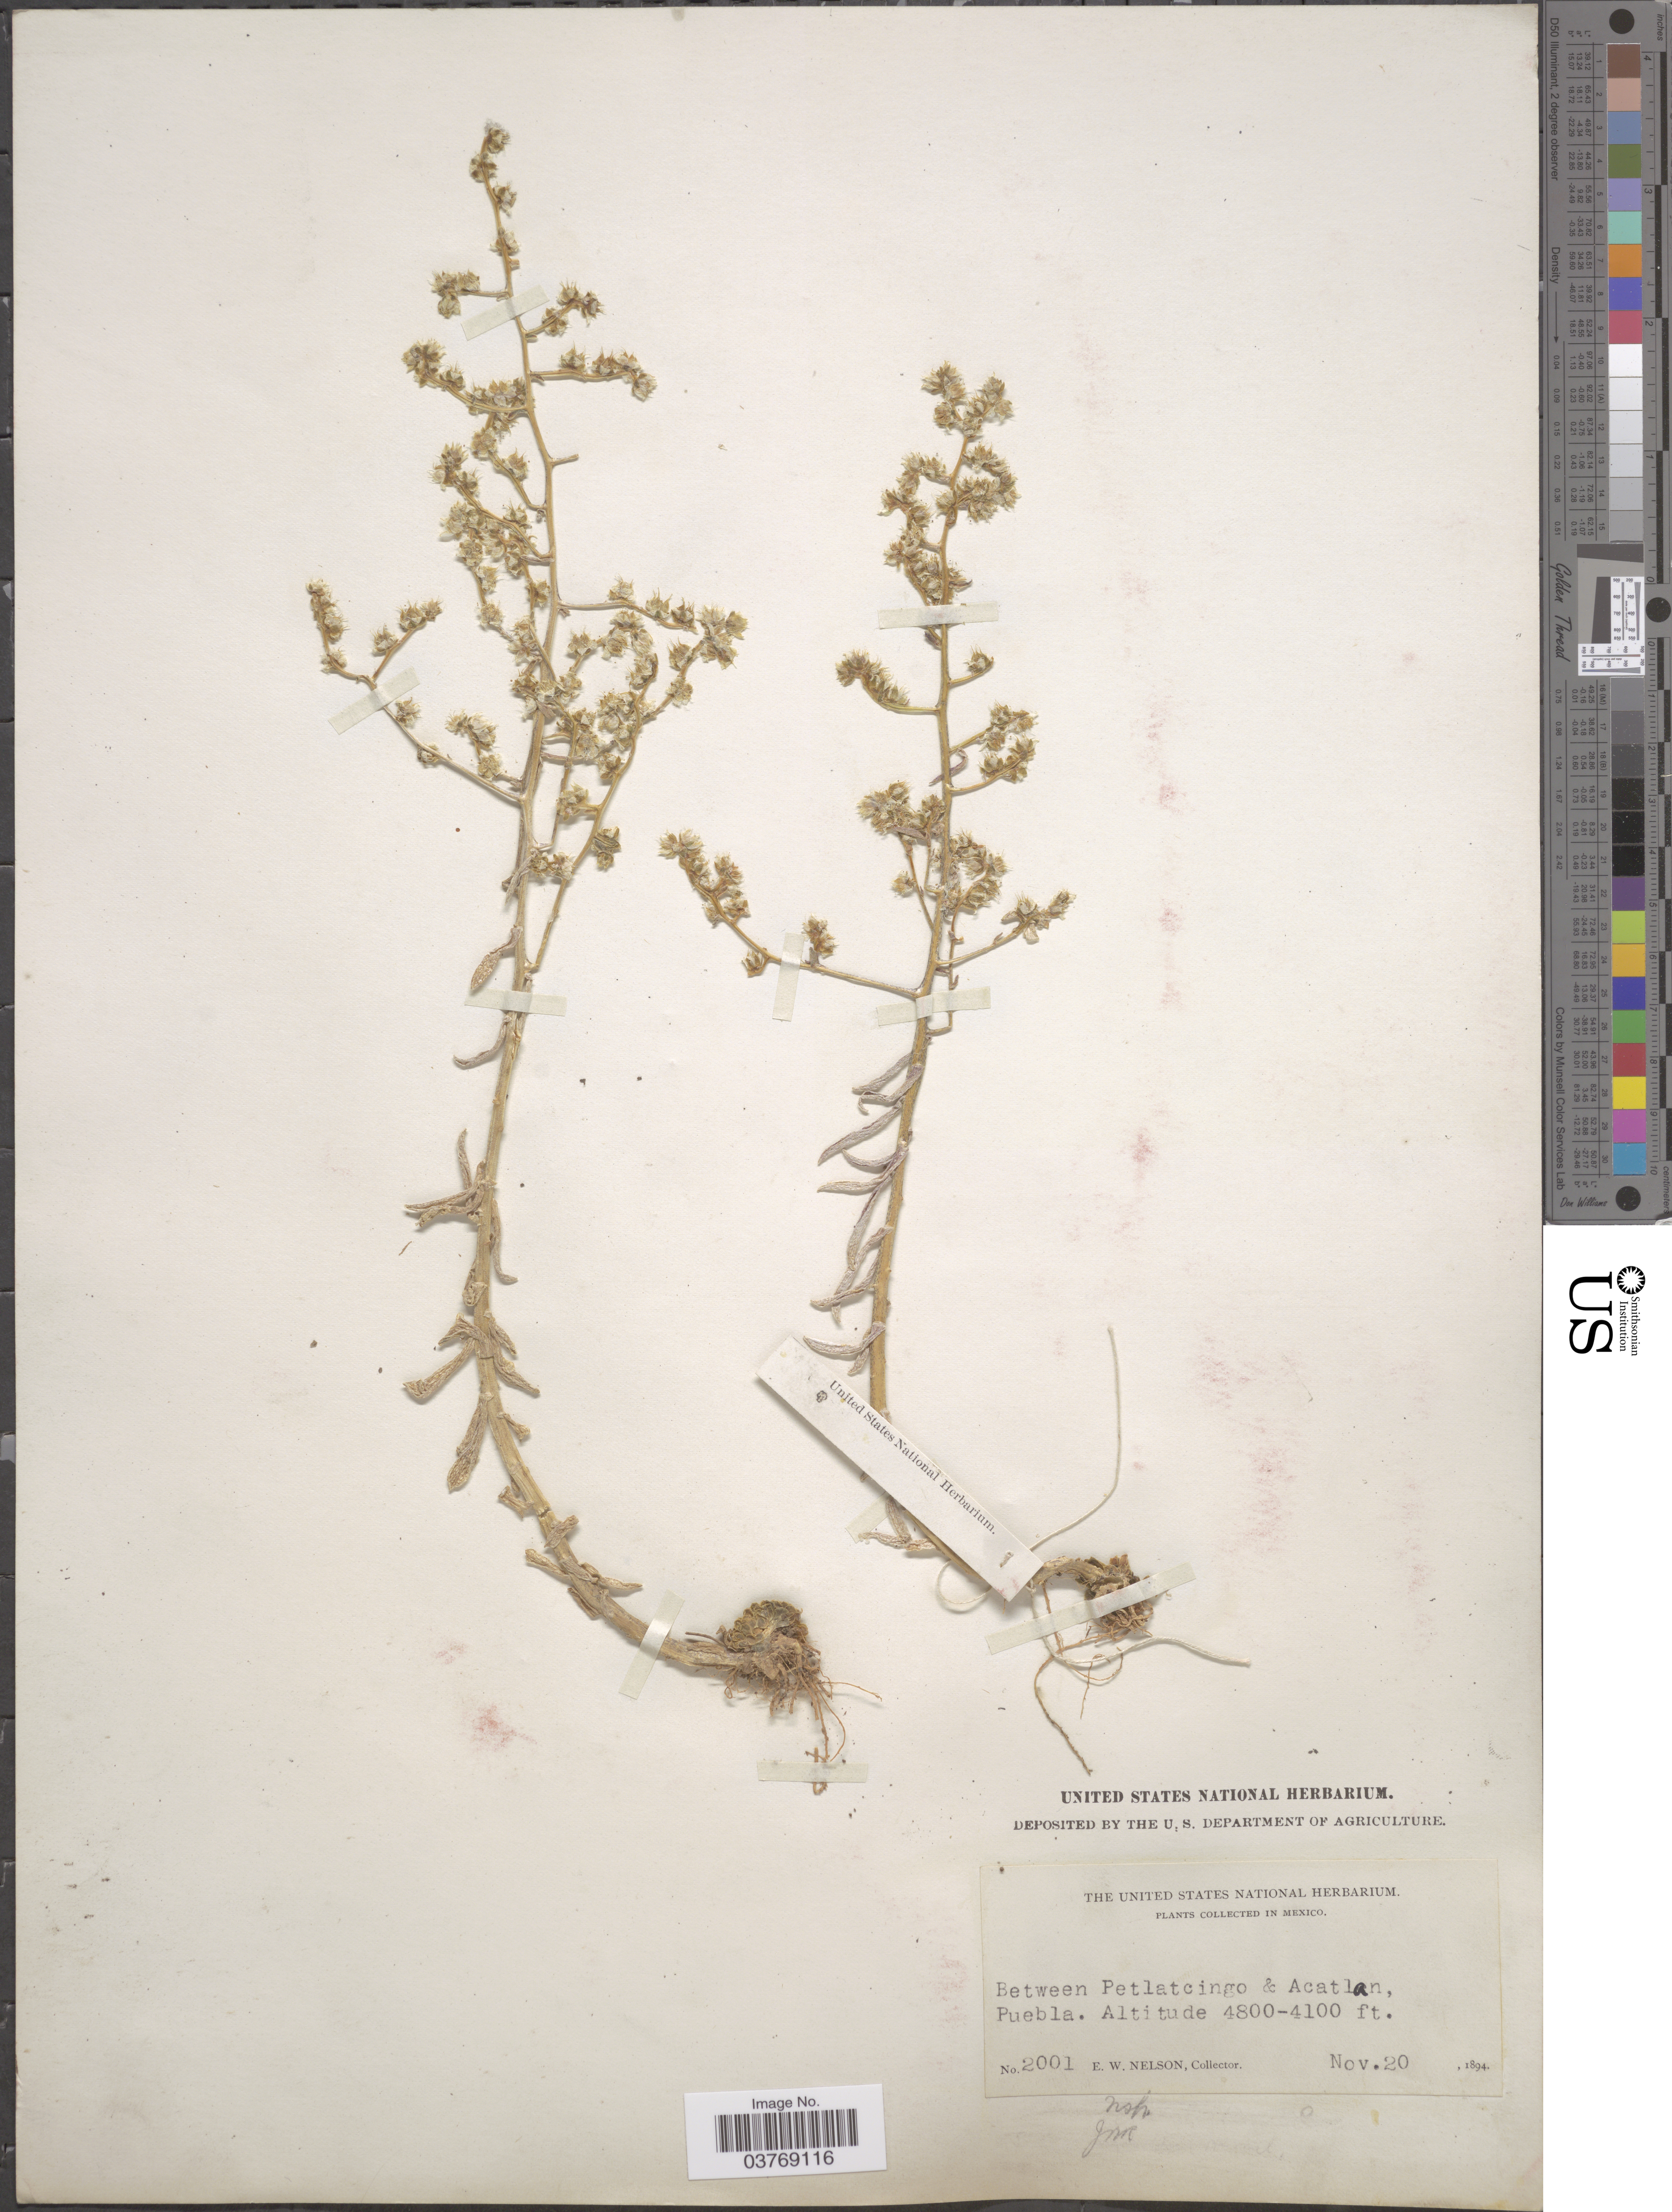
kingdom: Plantae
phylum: Tracheophyta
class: Magnoliopsida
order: Saxifragales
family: Crassulaceae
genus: Sedum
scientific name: Sedum hemsleyanum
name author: Rose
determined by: Strong, Mark T., (BOT), Smithsonian Institution - National Museum of Natural History (UNITED STATES)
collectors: E. W. Nelson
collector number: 2001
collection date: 1894-11-20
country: Mexico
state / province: Puebla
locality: Between Petlatcingo & Acatlan.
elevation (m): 1250